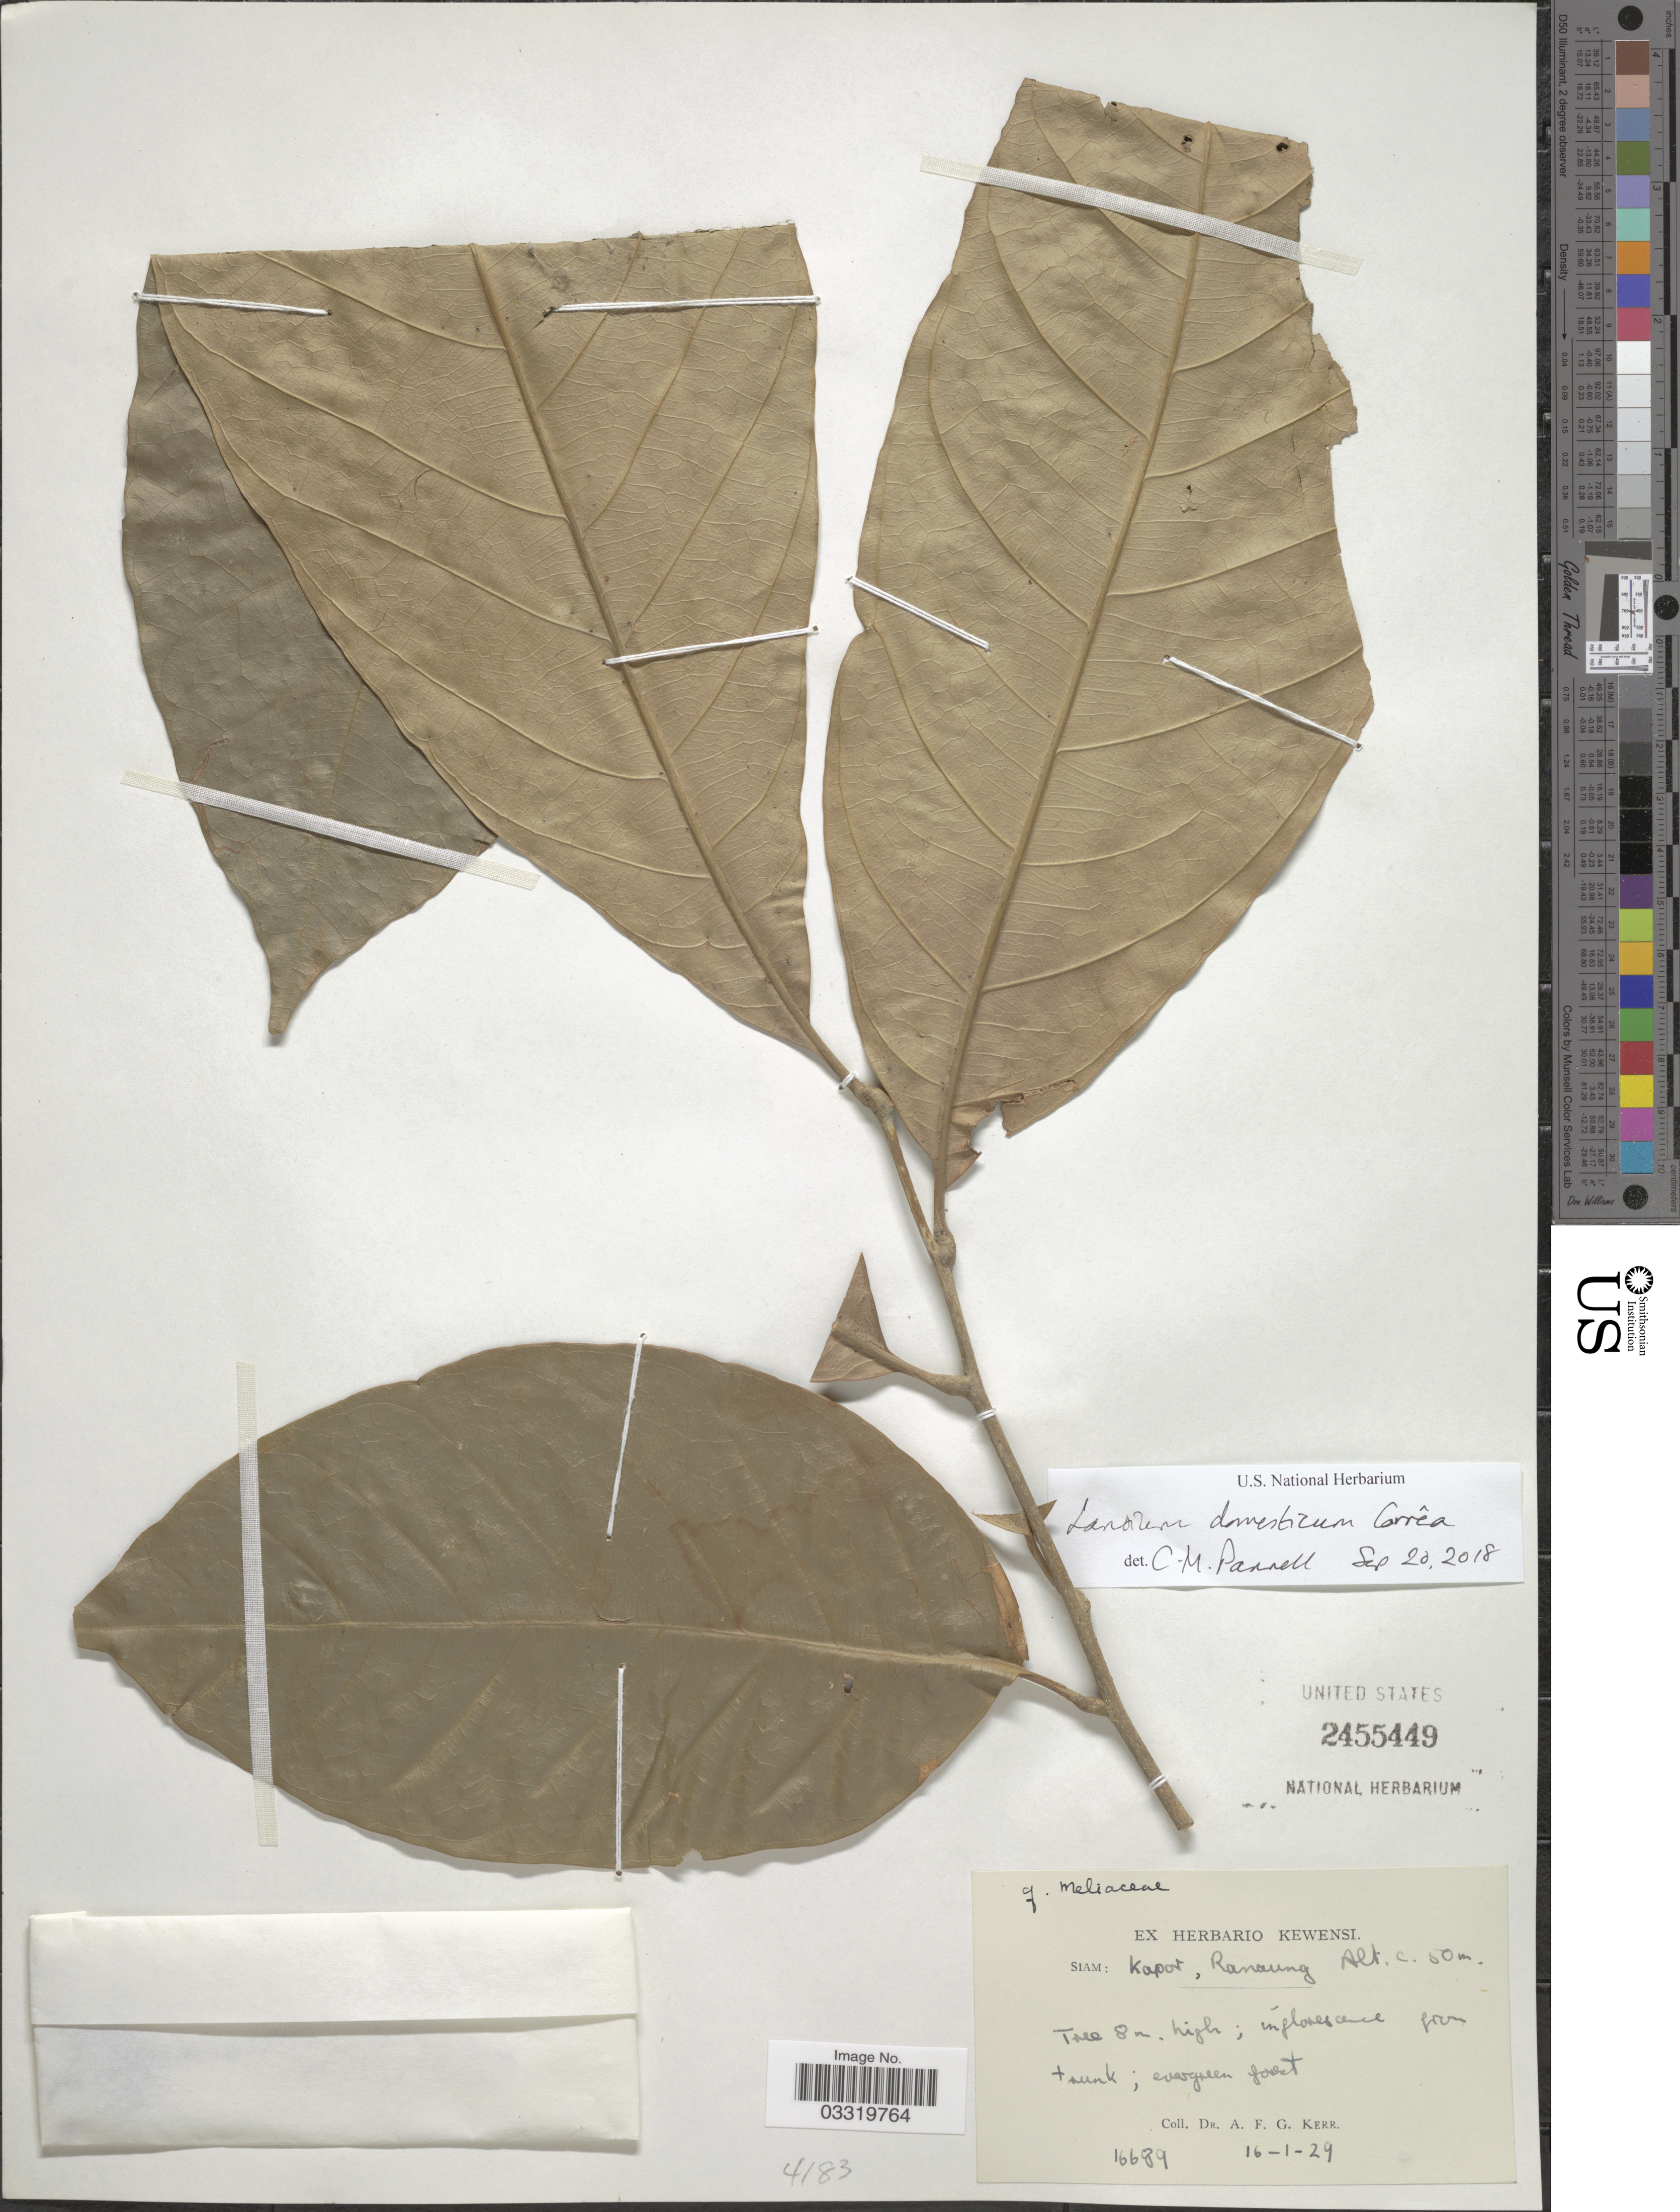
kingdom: Plantae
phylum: Tracheophyta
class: Magnoliopsida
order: Sapindales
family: Meliaceae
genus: Lansium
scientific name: Lansium domesticum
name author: Corrêa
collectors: A. F. G. Kerr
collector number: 16689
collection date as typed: Transcribed d/m/y: 16/1/29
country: Thailand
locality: Siam, Kapor, Ranaung.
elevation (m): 50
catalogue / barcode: US 2455449